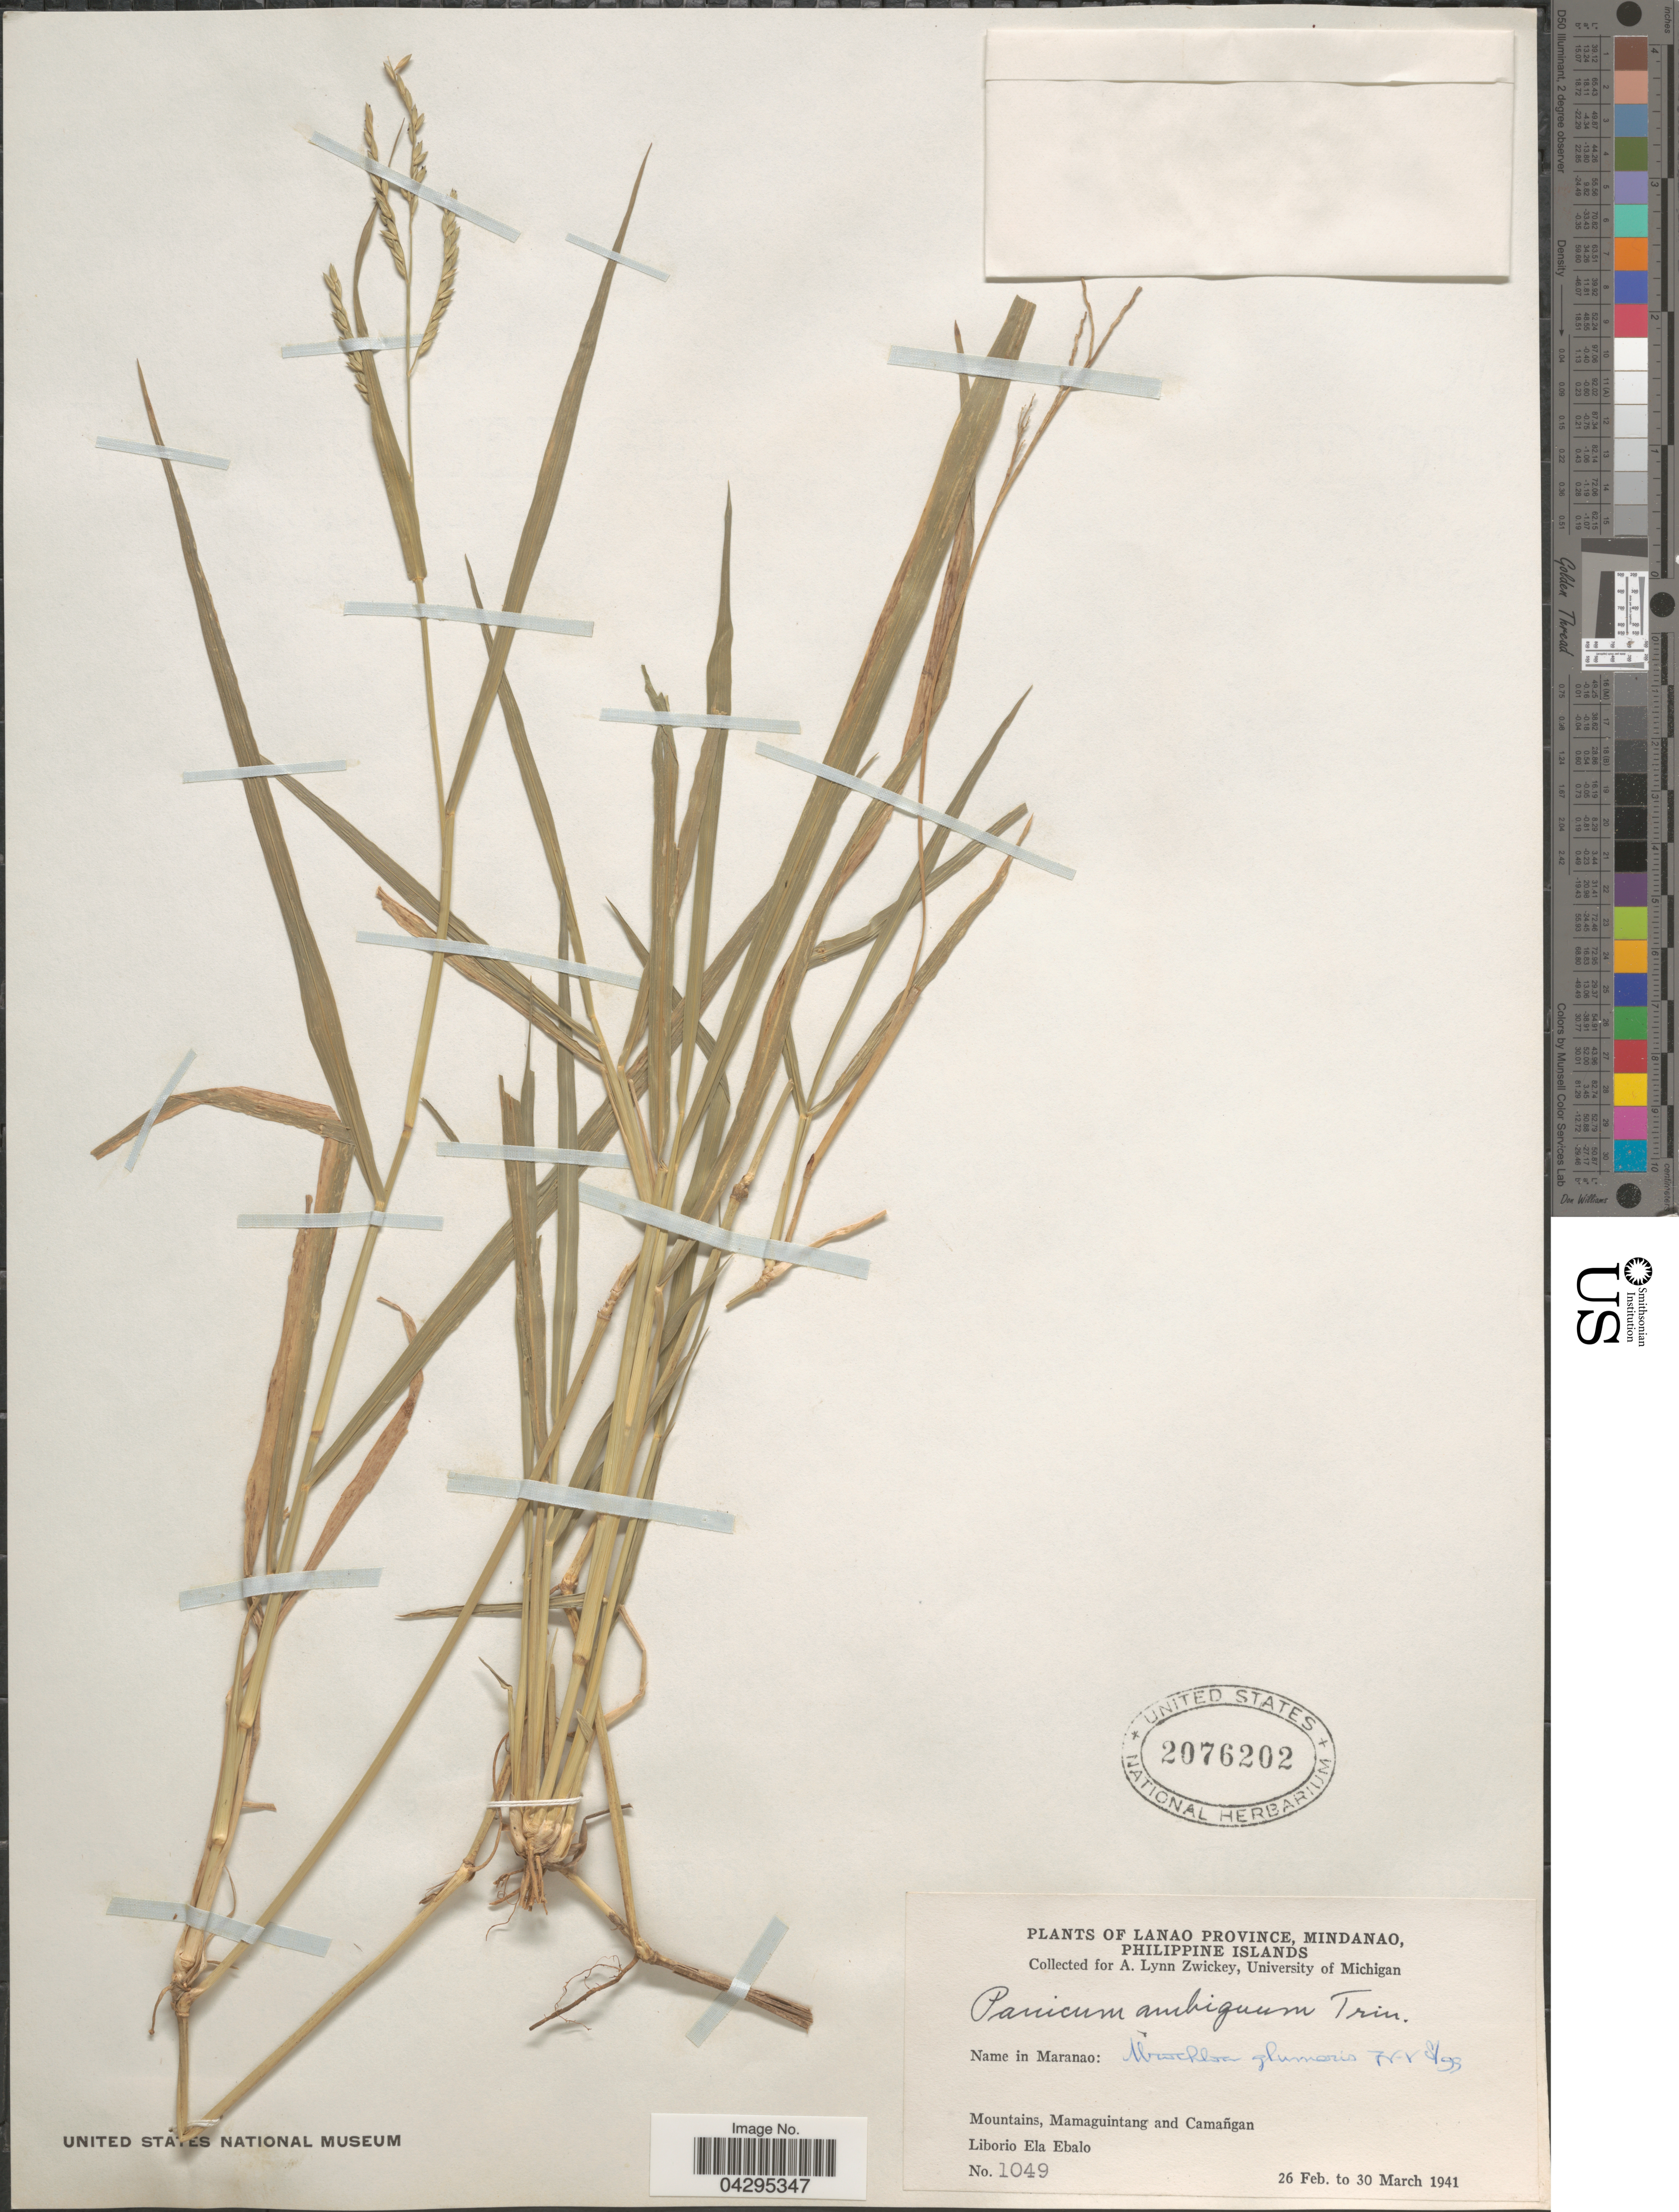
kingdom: Plantae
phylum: Tracheophyta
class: Liliopsida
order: Poales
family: Poaceae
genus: Urochloa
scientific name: Urochloa glumaris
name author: (Trin.) Veldkamp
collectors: A. Zwickey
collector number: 1049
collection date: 1941-02-26/1941-03-30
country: Philippines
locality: Lanao Province. Mindanao. Mountains, Mamaguintang and Camañgan. Liborio Ela Ebalo.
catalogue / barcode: US 2076202